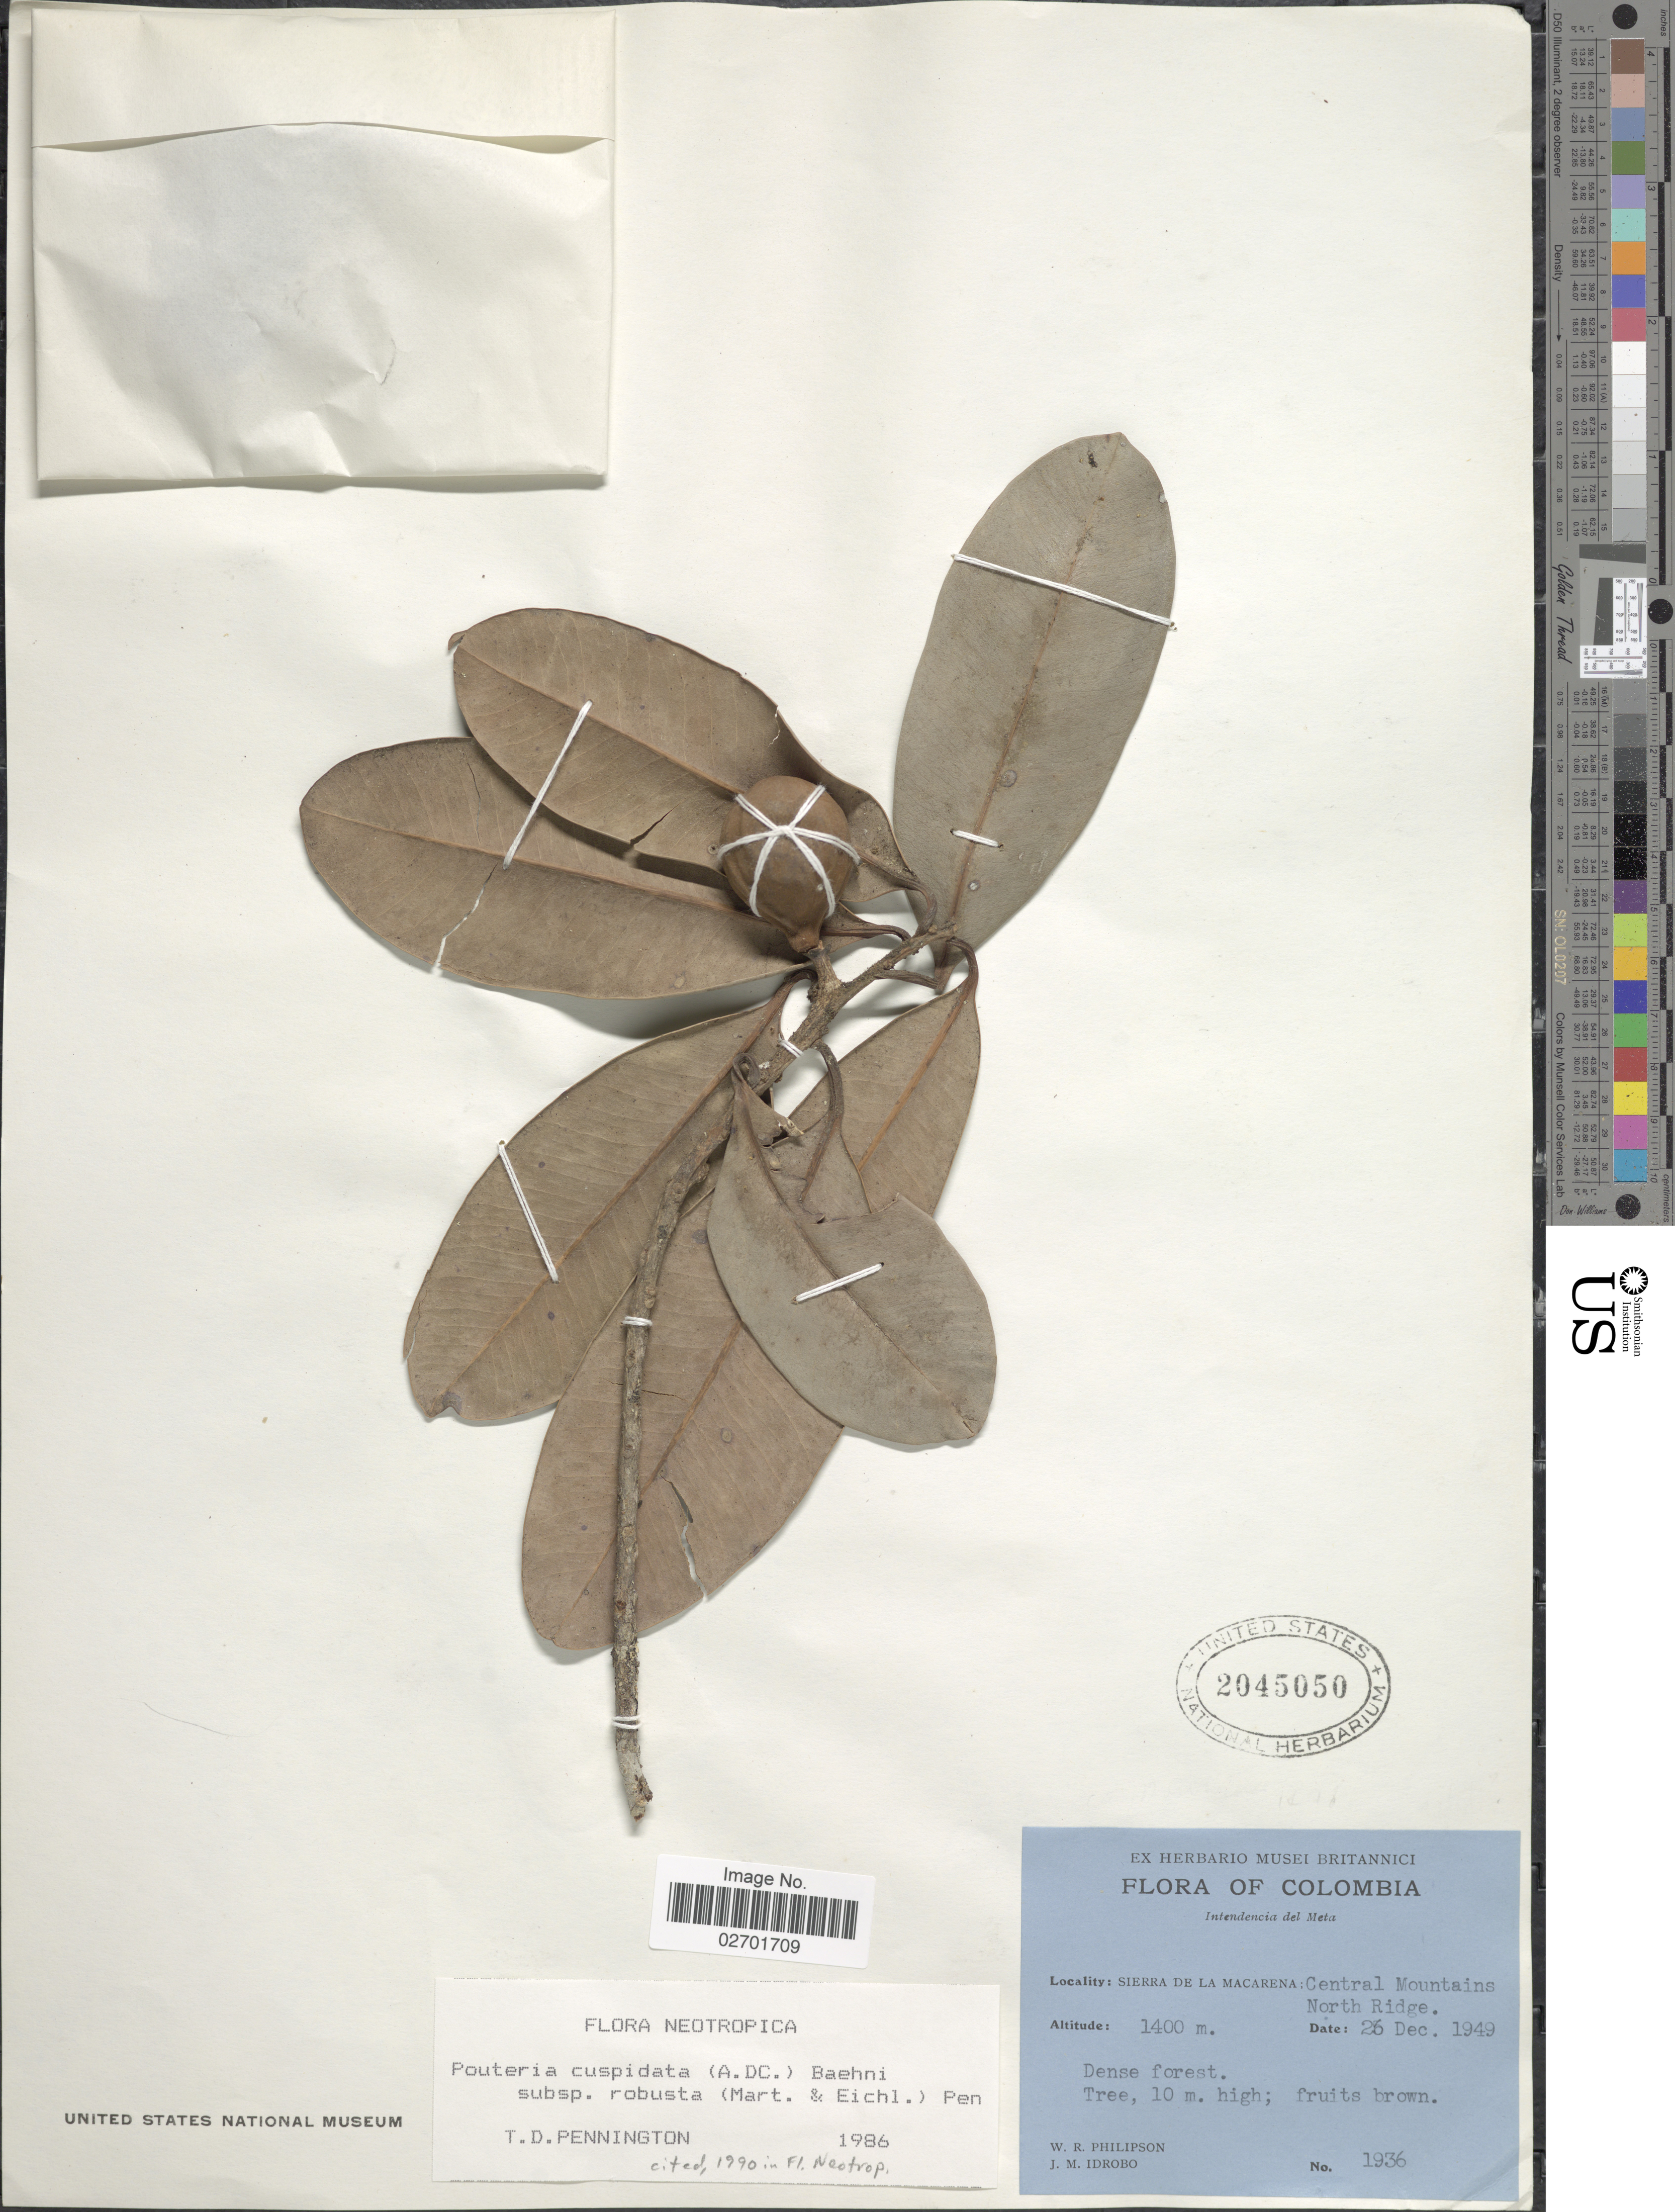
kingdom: Plantae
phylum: Tracheophyta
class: Magnoliopsida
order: Ericales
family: Sapotaceae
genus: Pouteria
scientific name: Pouteria cuspidata subsp. robusta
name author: (Mart. & Eichler) T.D. Penn.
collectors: W. R. Philipson & J. M. Idrobo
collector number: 1936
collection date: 1949-12-26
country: Colombia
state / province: Meta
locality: Intendencia del Meta, Sierra De La Macarena: Central Mountains, North Ridge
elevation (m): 1400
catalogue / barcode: US 2045050